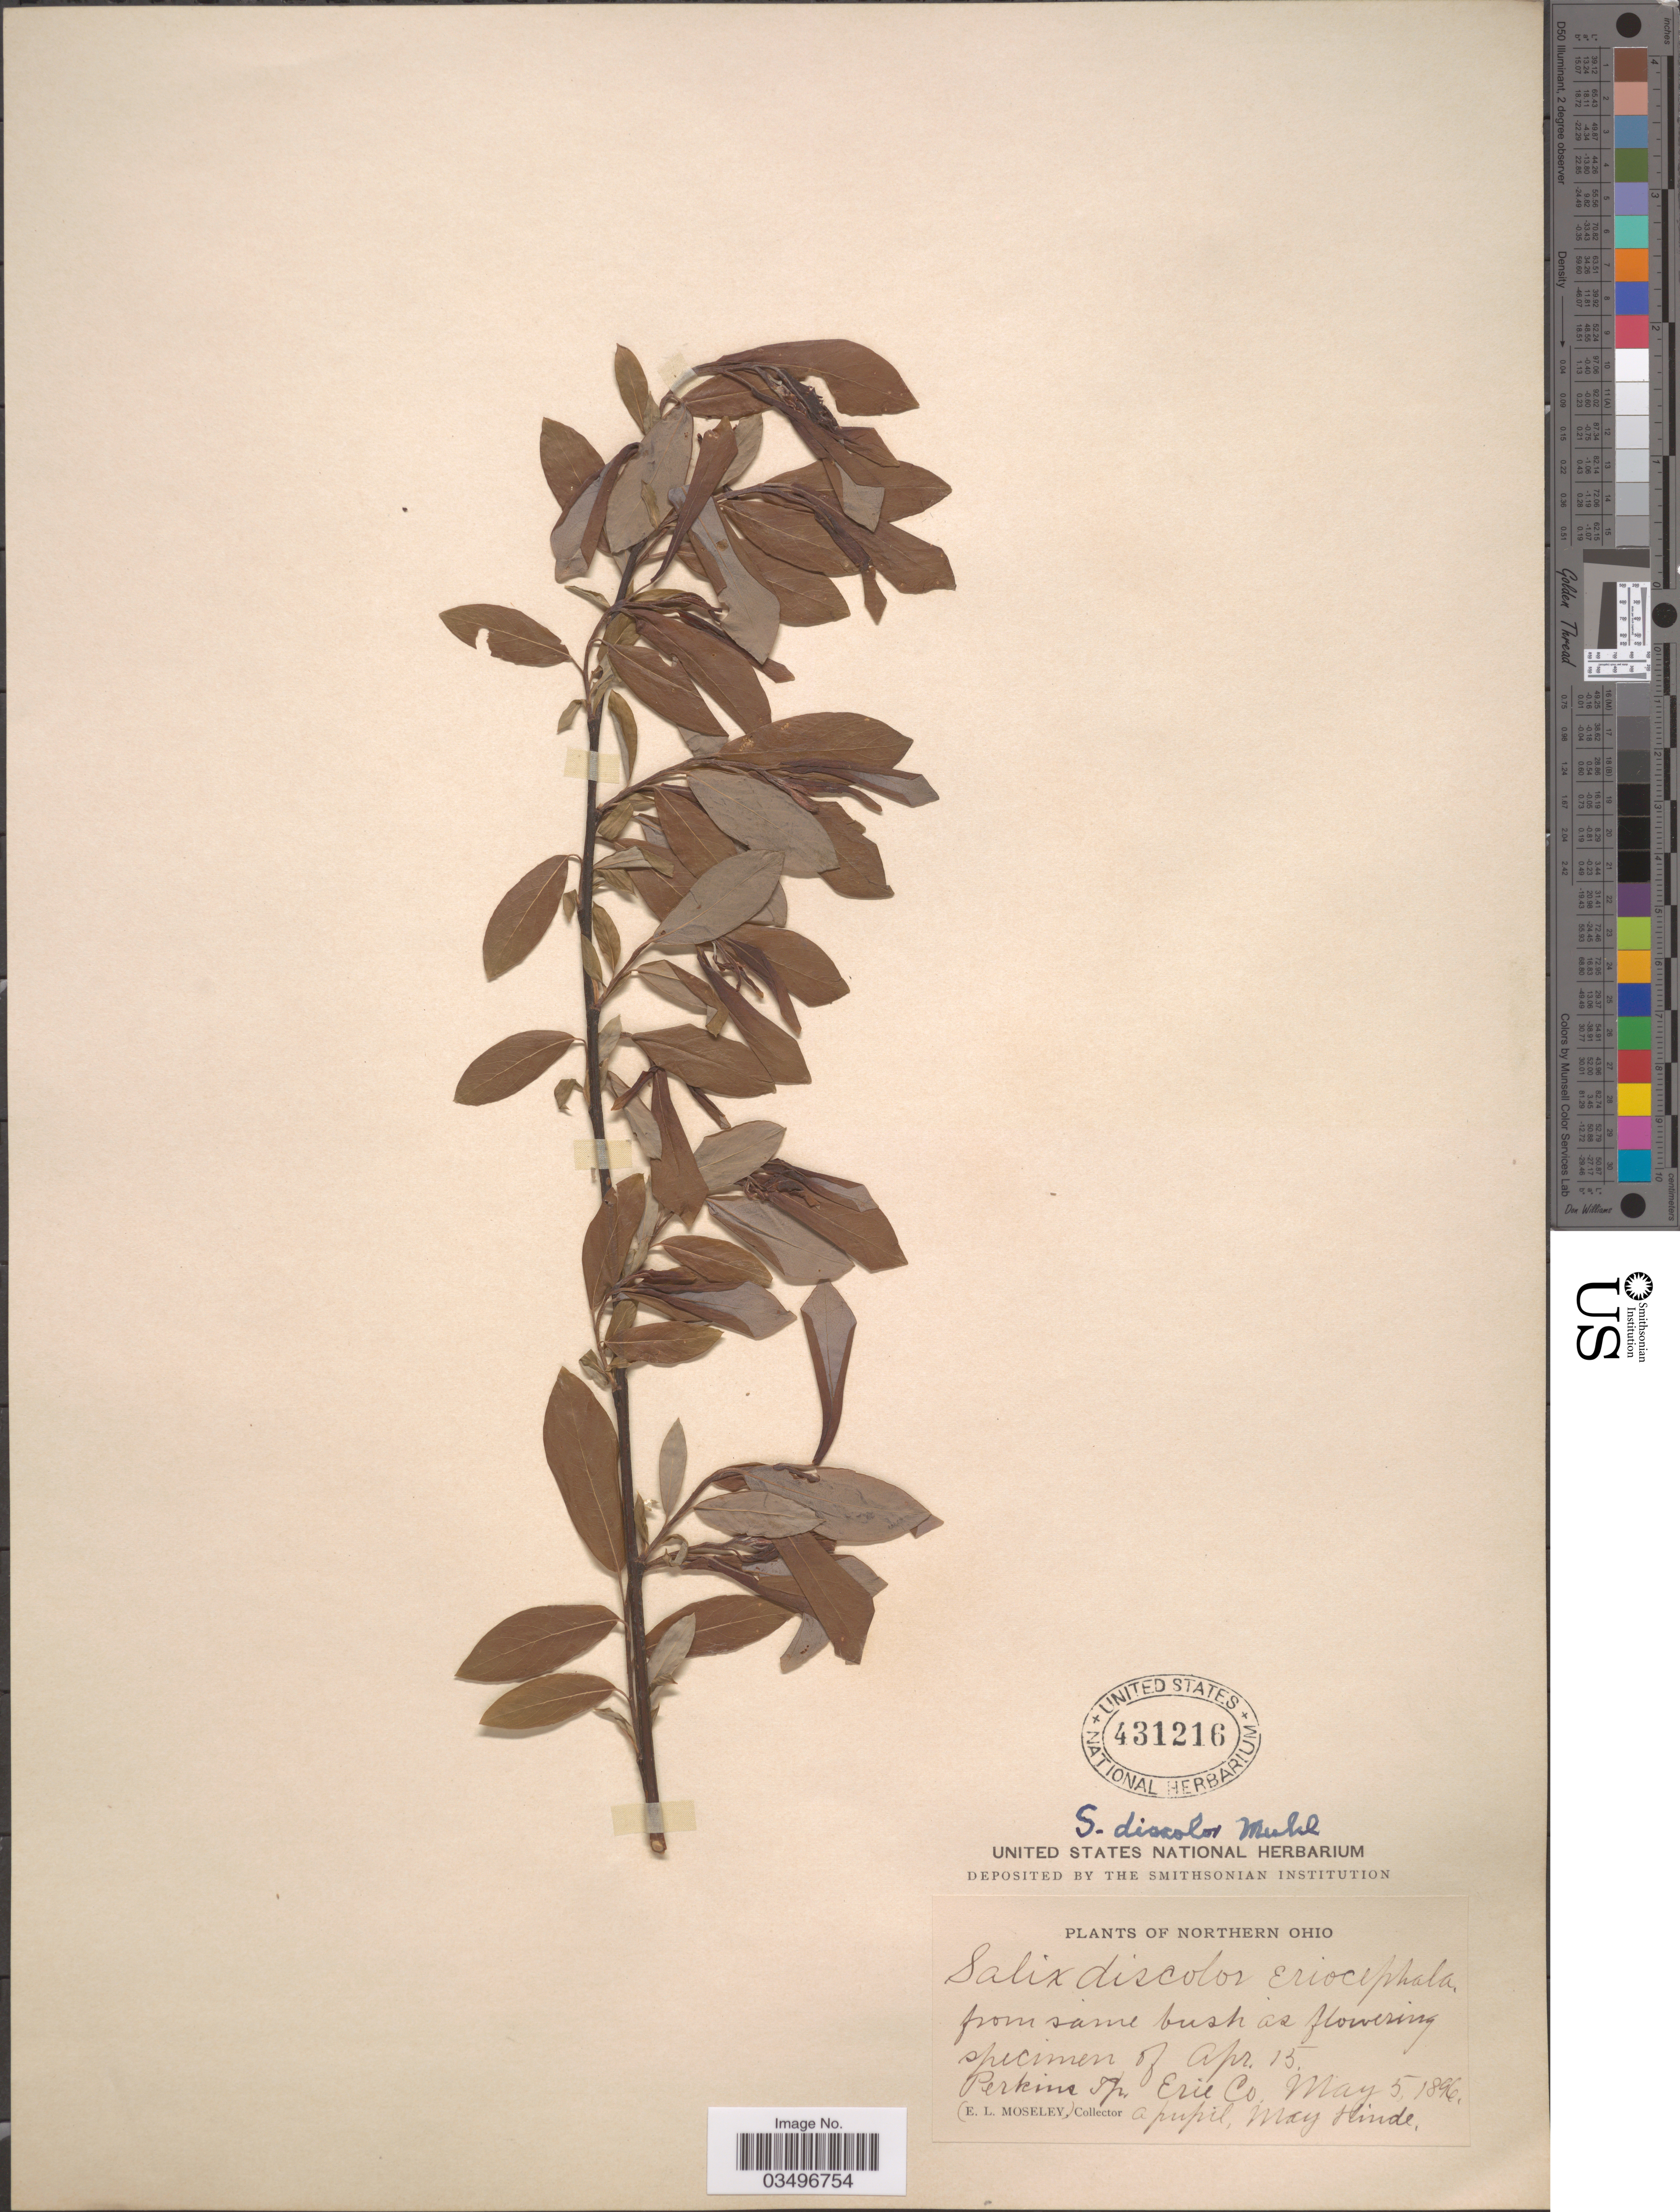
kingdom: Plantae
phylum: Tracheophyta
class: Magnoliopsida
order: Malpighiales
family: Salicaceae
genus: Salix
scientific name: Salix discolor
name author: Muhl.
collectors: M. Hinde & E. Moseley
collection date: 1896-05-05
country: United States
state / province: Ohio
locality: Northern Ohio. Perkins Tp. Erie Co.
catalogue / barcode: US 431216